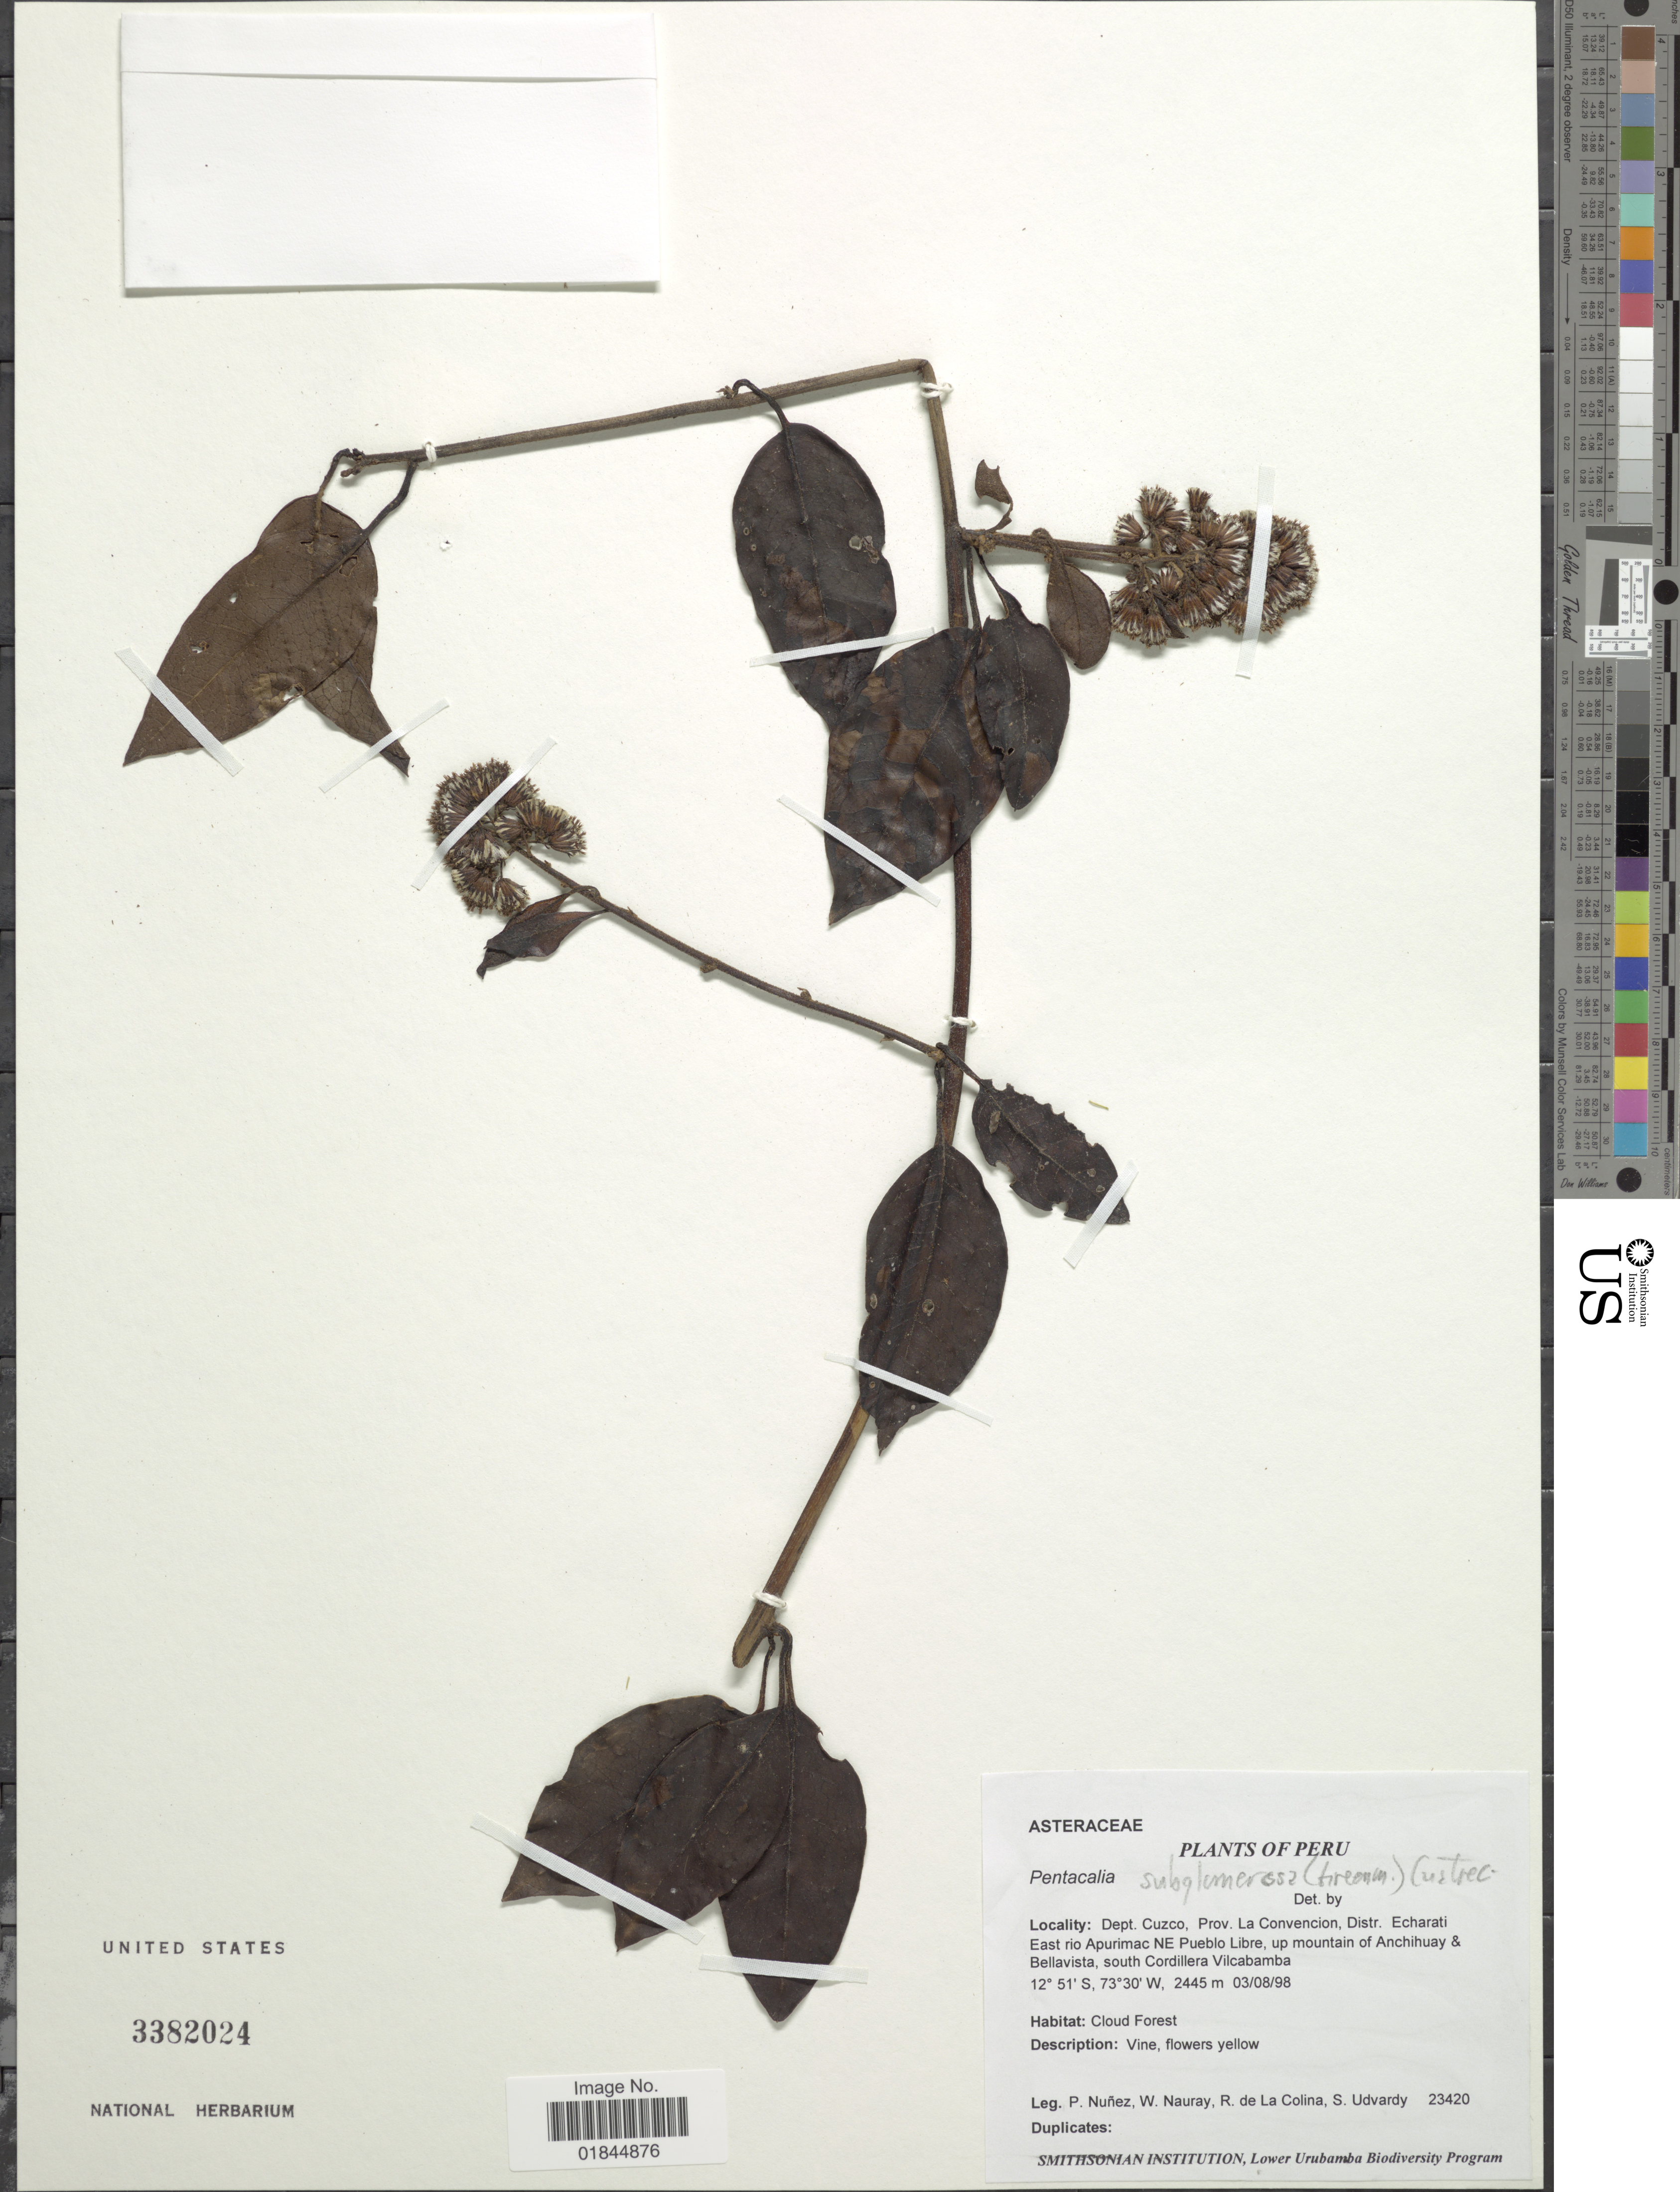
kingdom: Plantae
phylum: Tracheophyta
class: Magnoliopsida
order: Asterales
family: Asteraceae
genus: Pentacalia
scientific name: Pentacalia subglomerosa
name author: (Greenm.) Cuatrec.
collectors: P. Nuñez V., W. Nauray, R. de La Colina & S. Udvardy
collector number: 23420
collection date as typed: Transcribed d/m/y: 3/8/98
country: Peru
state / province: Cusco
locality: Dept. Cuzco, Prov. La Convencion, Distr. Echarati East rio Apurimac NE Pueblo Libre, up mountain of Anchihuay & Bellavista, south Cordillera Vilcabamba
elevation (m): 2445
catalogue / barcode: US 3382024